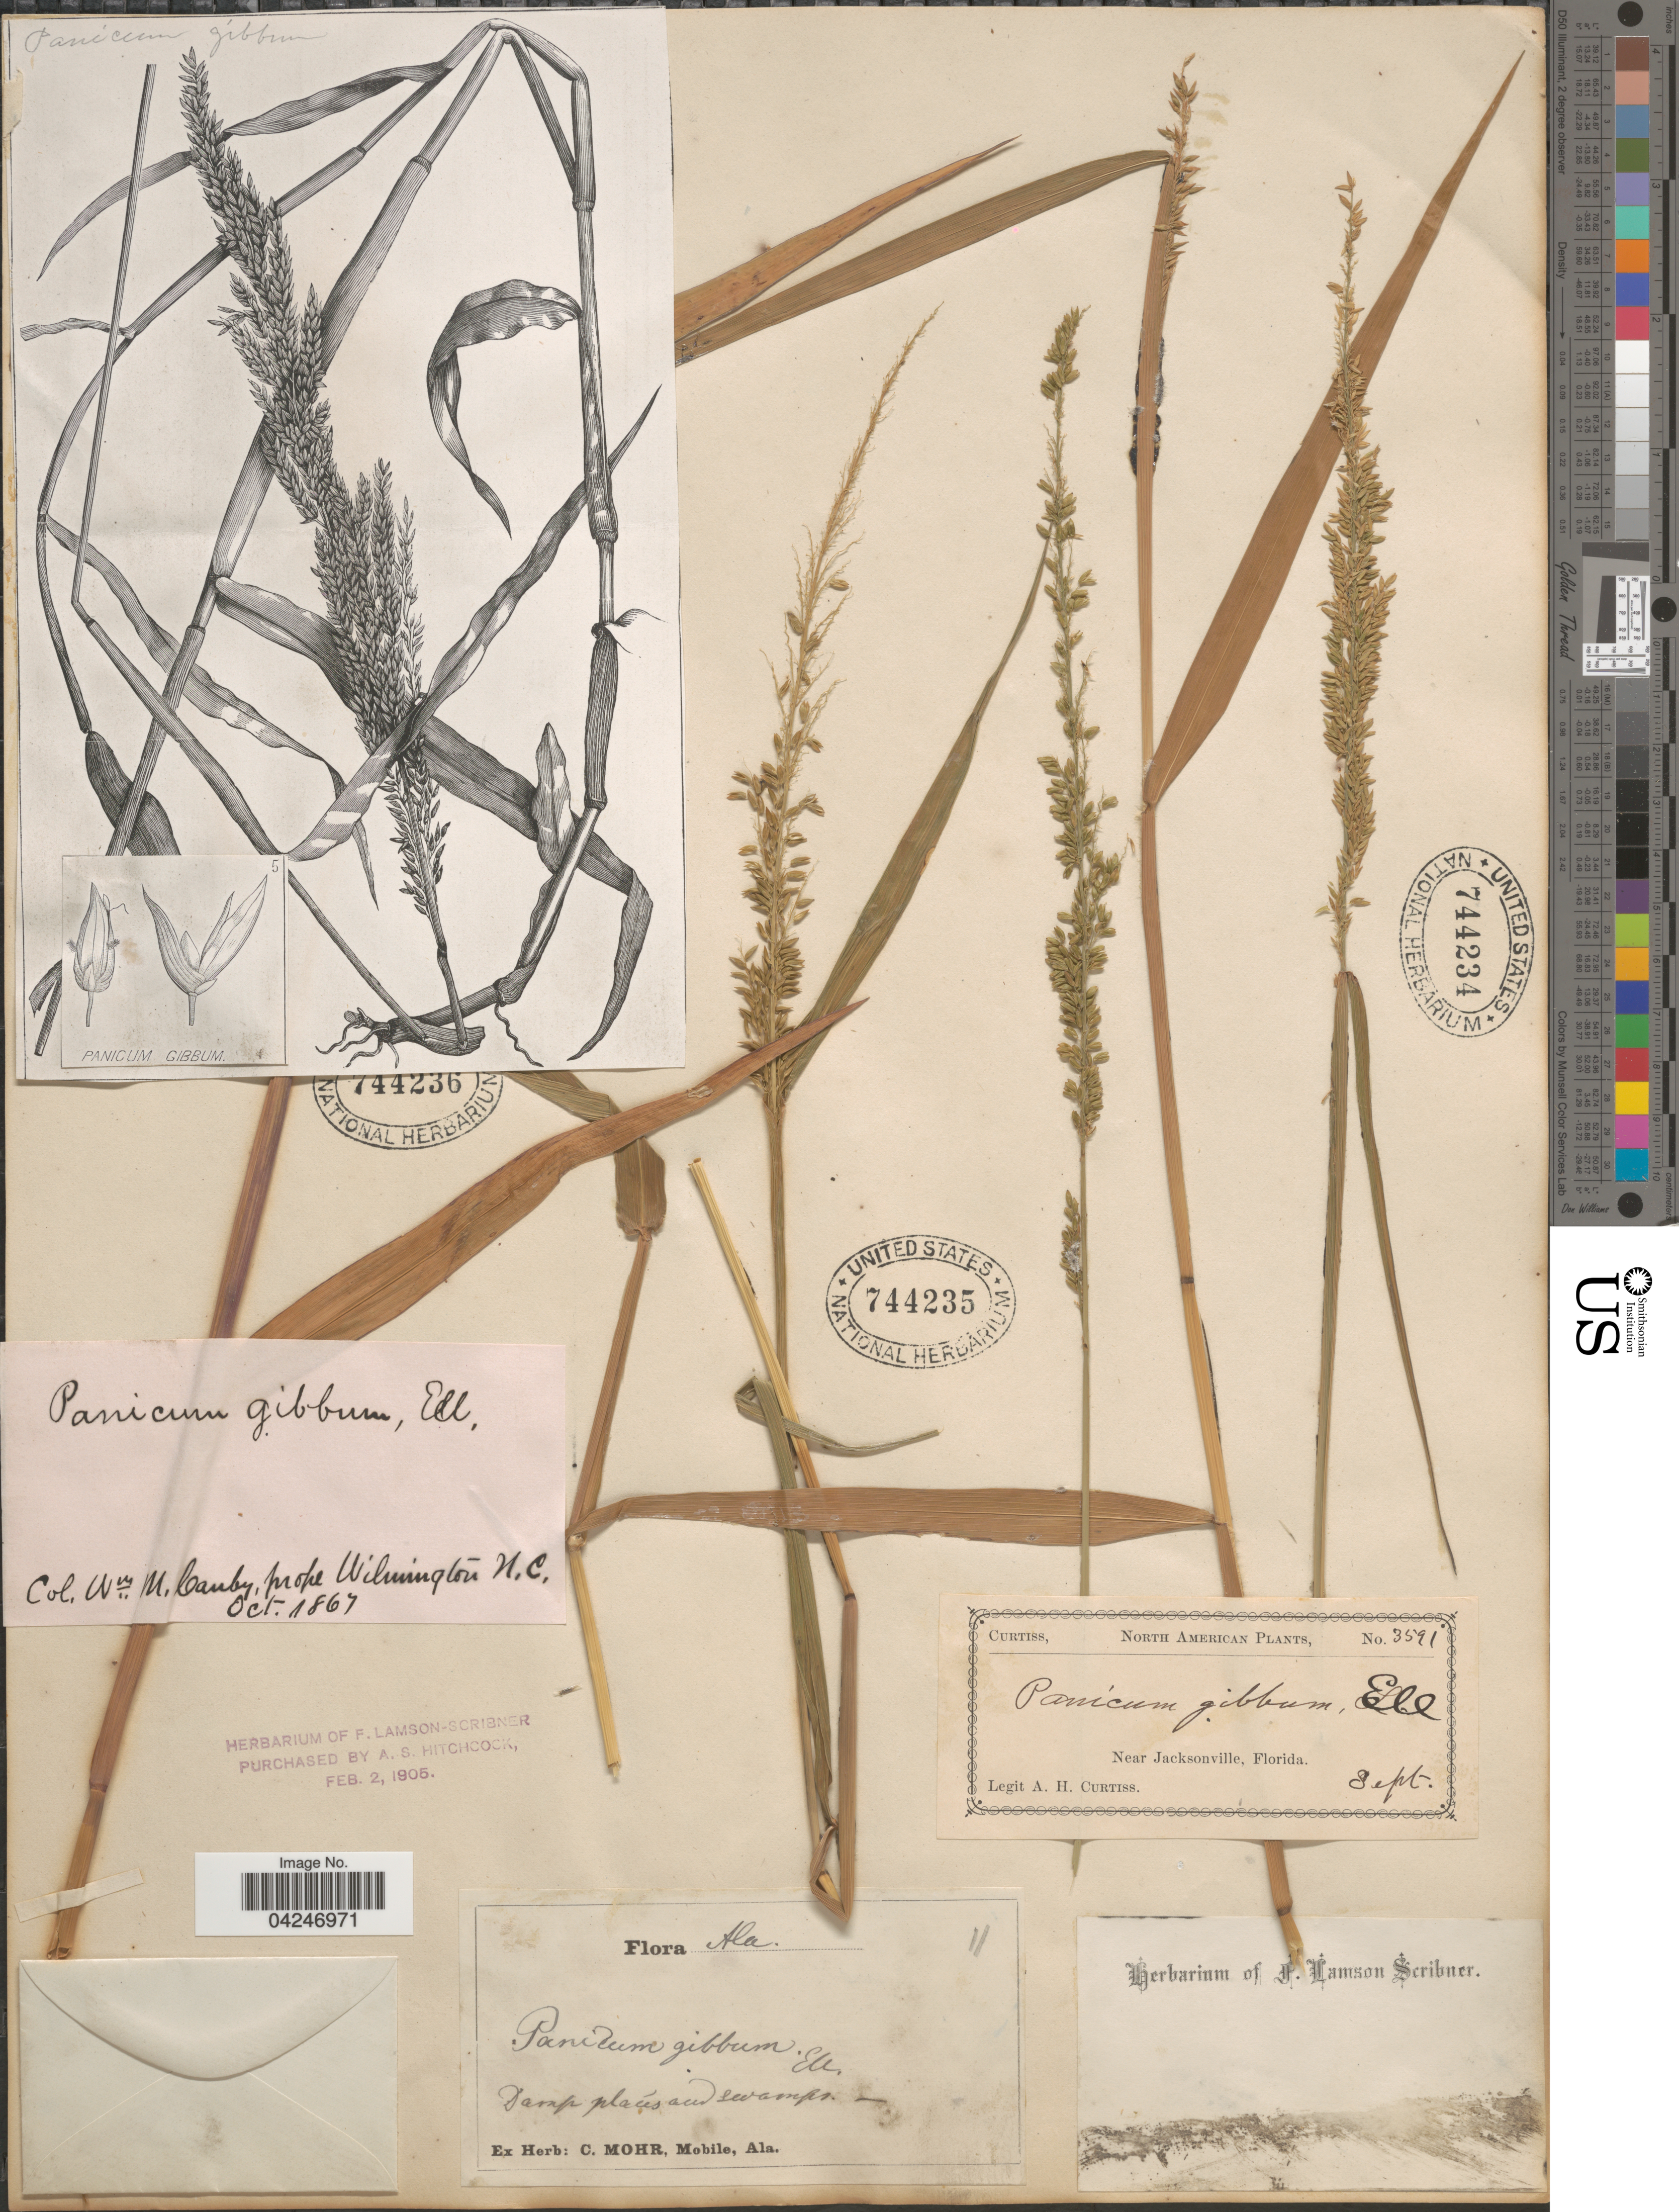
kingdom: Plantae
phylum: Tracheophyta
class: Liliopsida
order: Poales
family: Poaceae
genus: Sacciolepis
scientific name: Sacciolepis striata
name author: (L.) Nash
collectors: A. H. Curtiss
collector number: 3591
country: United States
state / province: Florida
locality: Near Jacksonville.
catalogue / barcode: US 744235-2